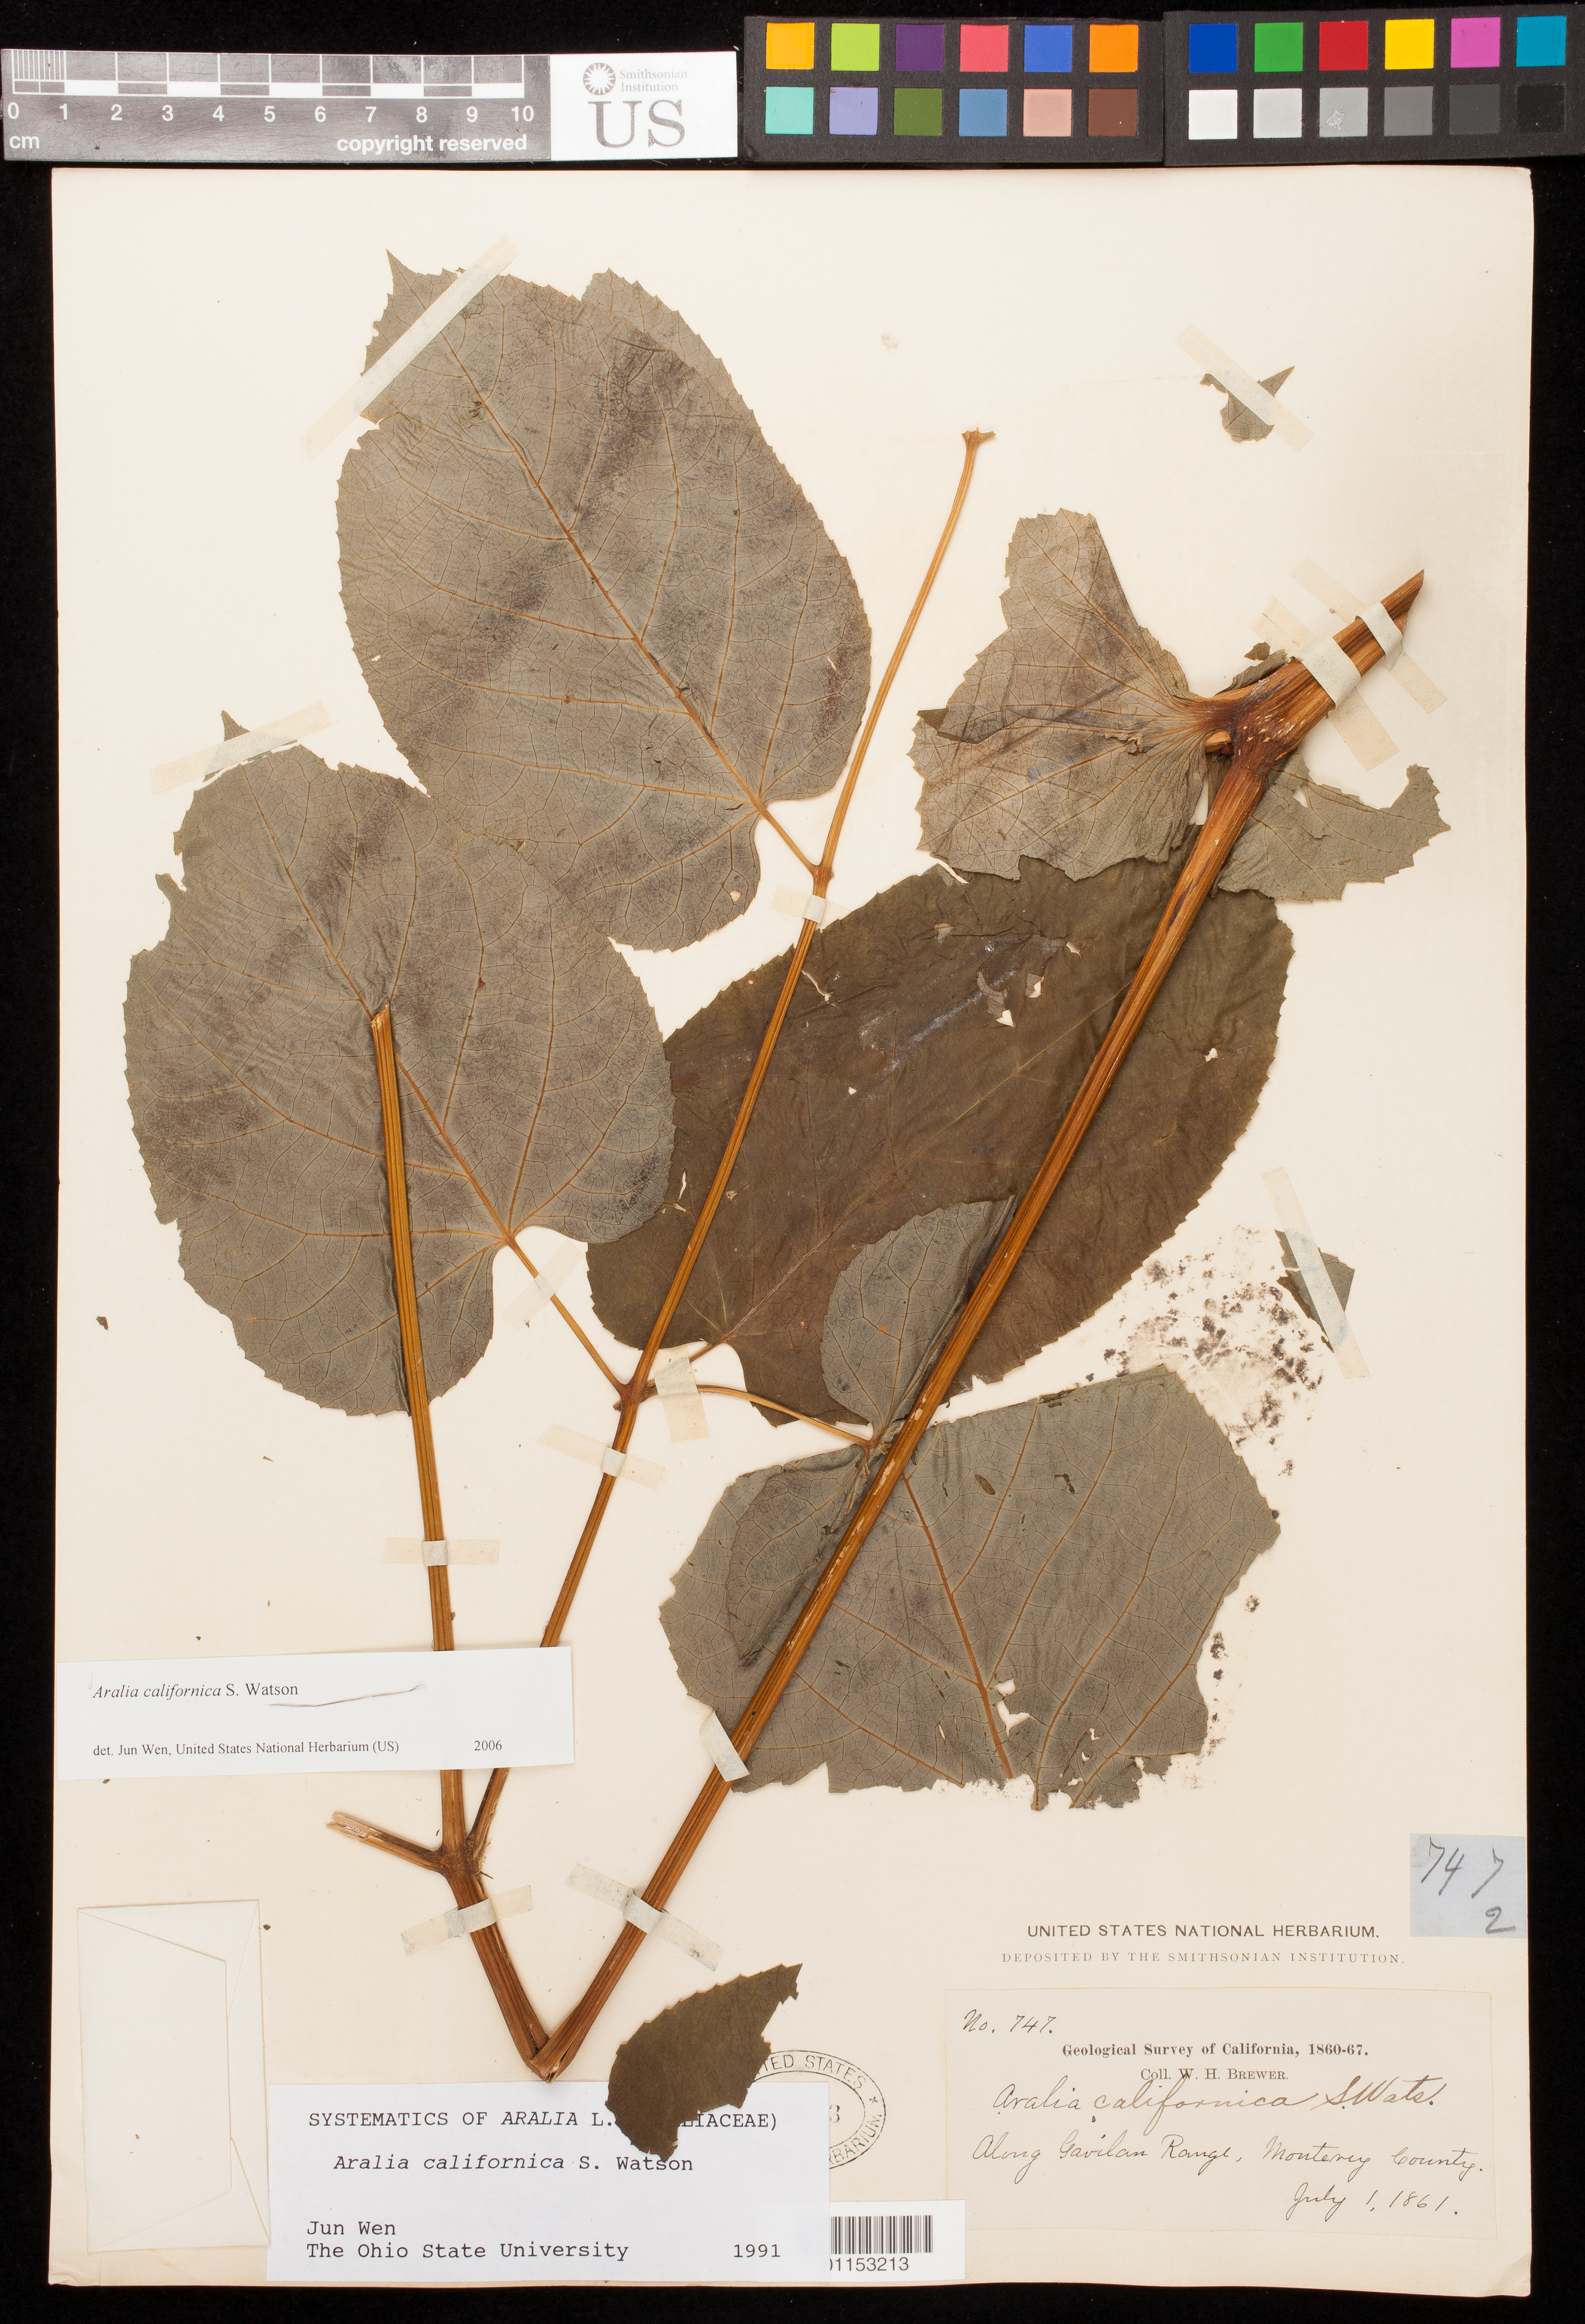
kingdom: Plantae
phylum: Tracheophyta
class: Magnoliopsida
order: Apiales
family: Araliaceae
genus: Aralia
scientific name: Aralia californica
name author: S. Watson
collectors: W. H. Brewer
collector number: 747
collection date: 1861-07-01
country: United States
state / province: California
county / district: Monterey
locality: Along Gavilan Range.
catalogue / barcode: US 321853